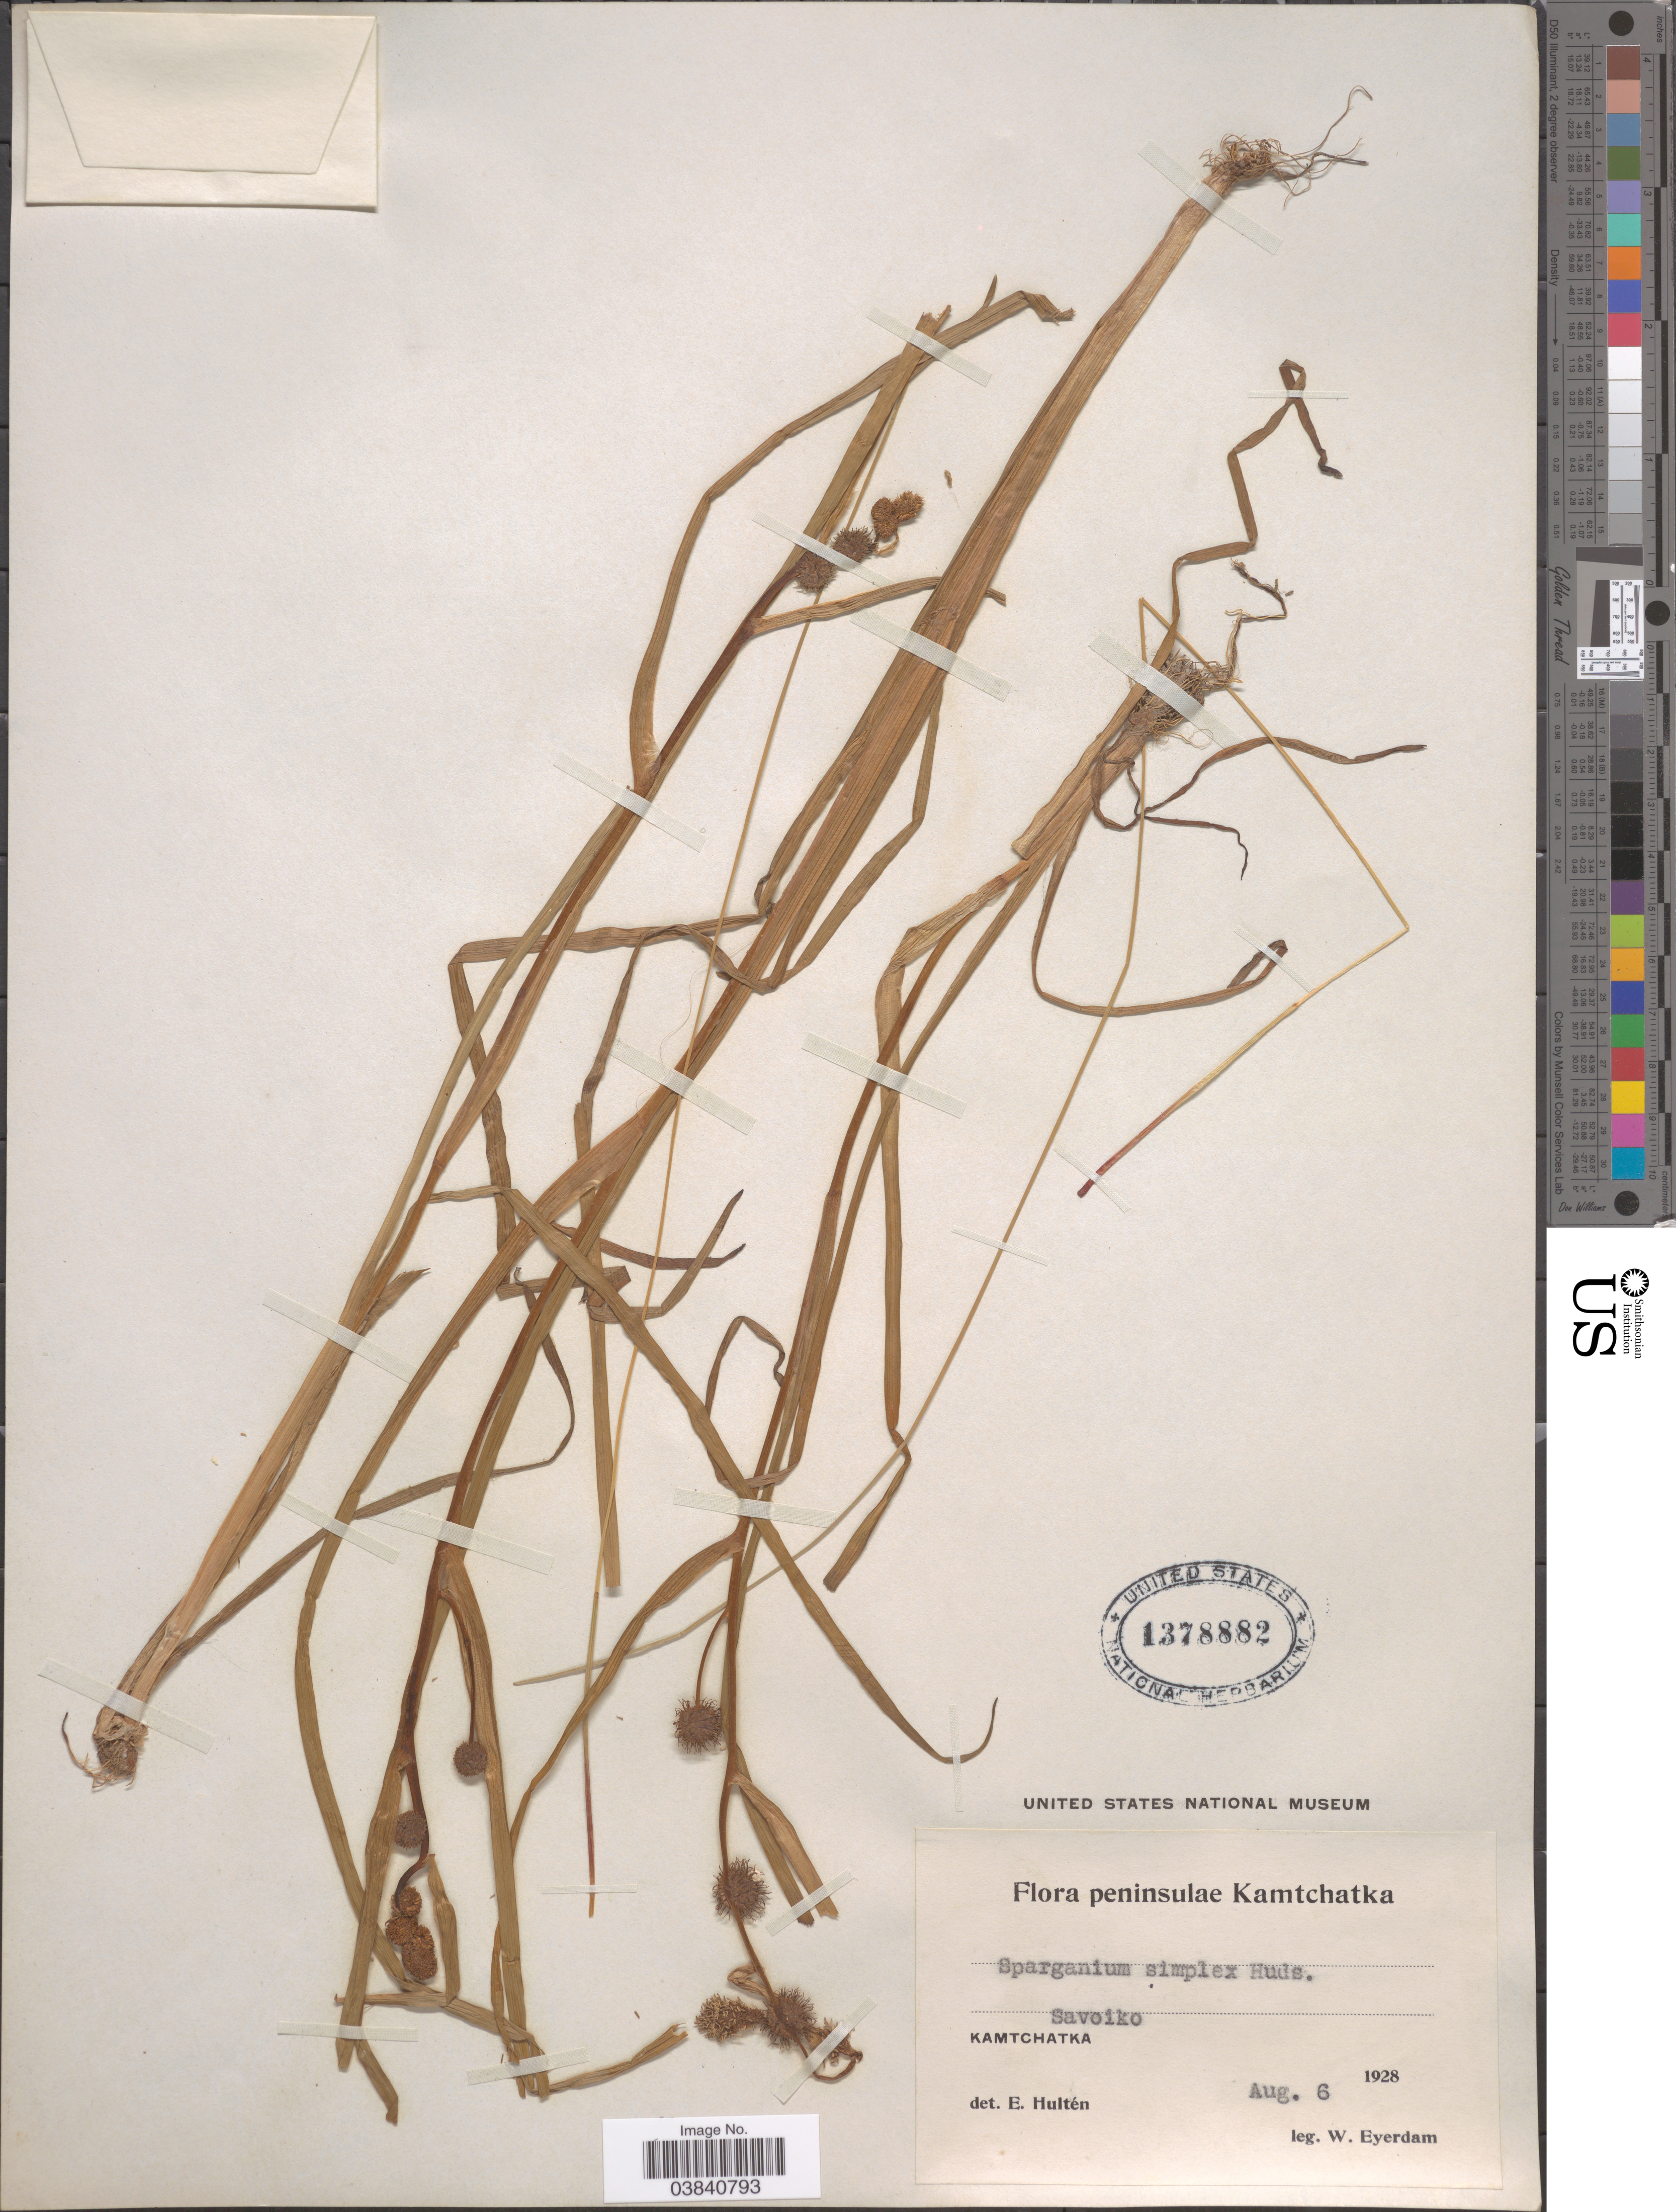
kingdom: Plantae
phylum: Tracheophyta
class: Liliopsida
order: Poales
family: Typhaceae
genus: Sparganium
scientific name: Sparganium simplex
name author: Huds.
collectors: W. J. Eyerdam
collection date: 1928-08-06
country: Russian Federation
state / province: Kamchatka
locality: Peninsulae Kamtchatka. Savoiko. Kamtchatka.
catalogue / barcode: US 1378882